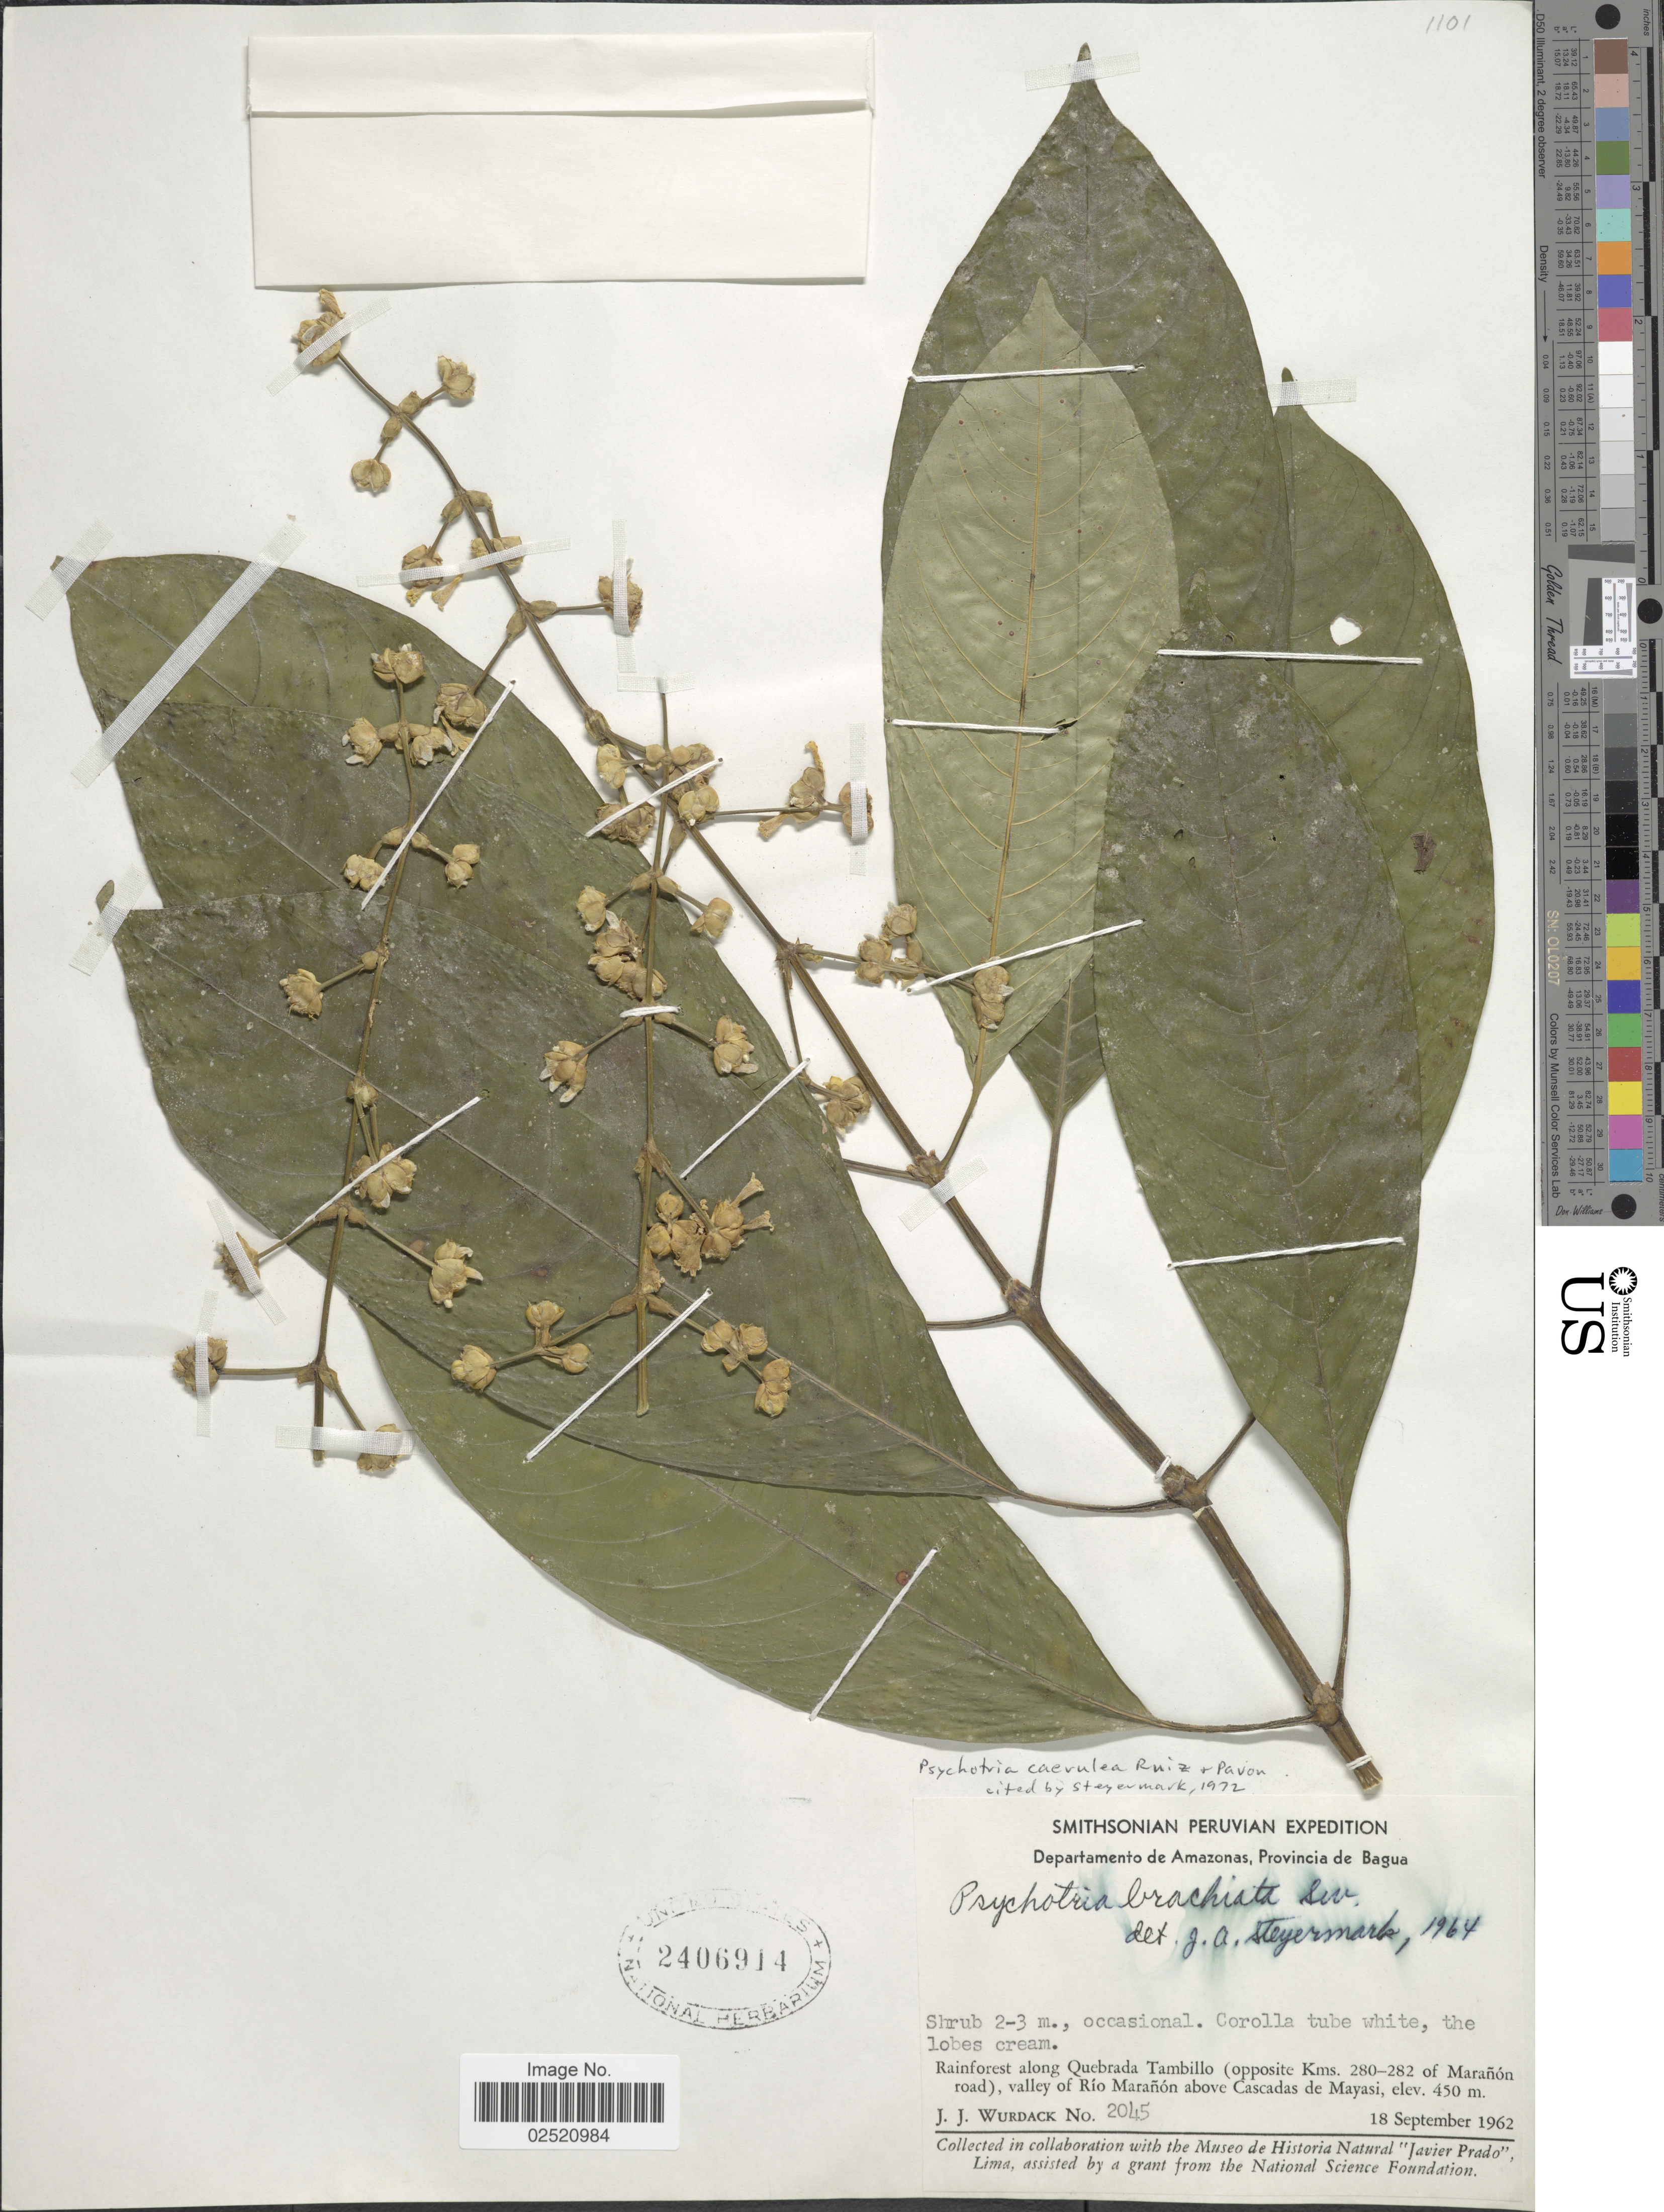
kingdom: Plantae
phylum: Tracheophyta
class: Magnoliopsida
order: Gentianales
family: Rubiaceae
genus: Psychotria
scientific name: Psychotria caerulea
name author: Ruiz & Pav.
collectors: J. J. Wurdack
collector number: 2045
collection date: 1962-09-18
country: Peru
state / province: Amazonas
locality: Provincia de Bagua, rainforest along Quebrada Tambillo (opposite Kms. 280-282 of Maranon road), valley of Rio Maranon above Cascadas de Mayasi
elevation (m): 450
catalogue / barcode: US 2406914